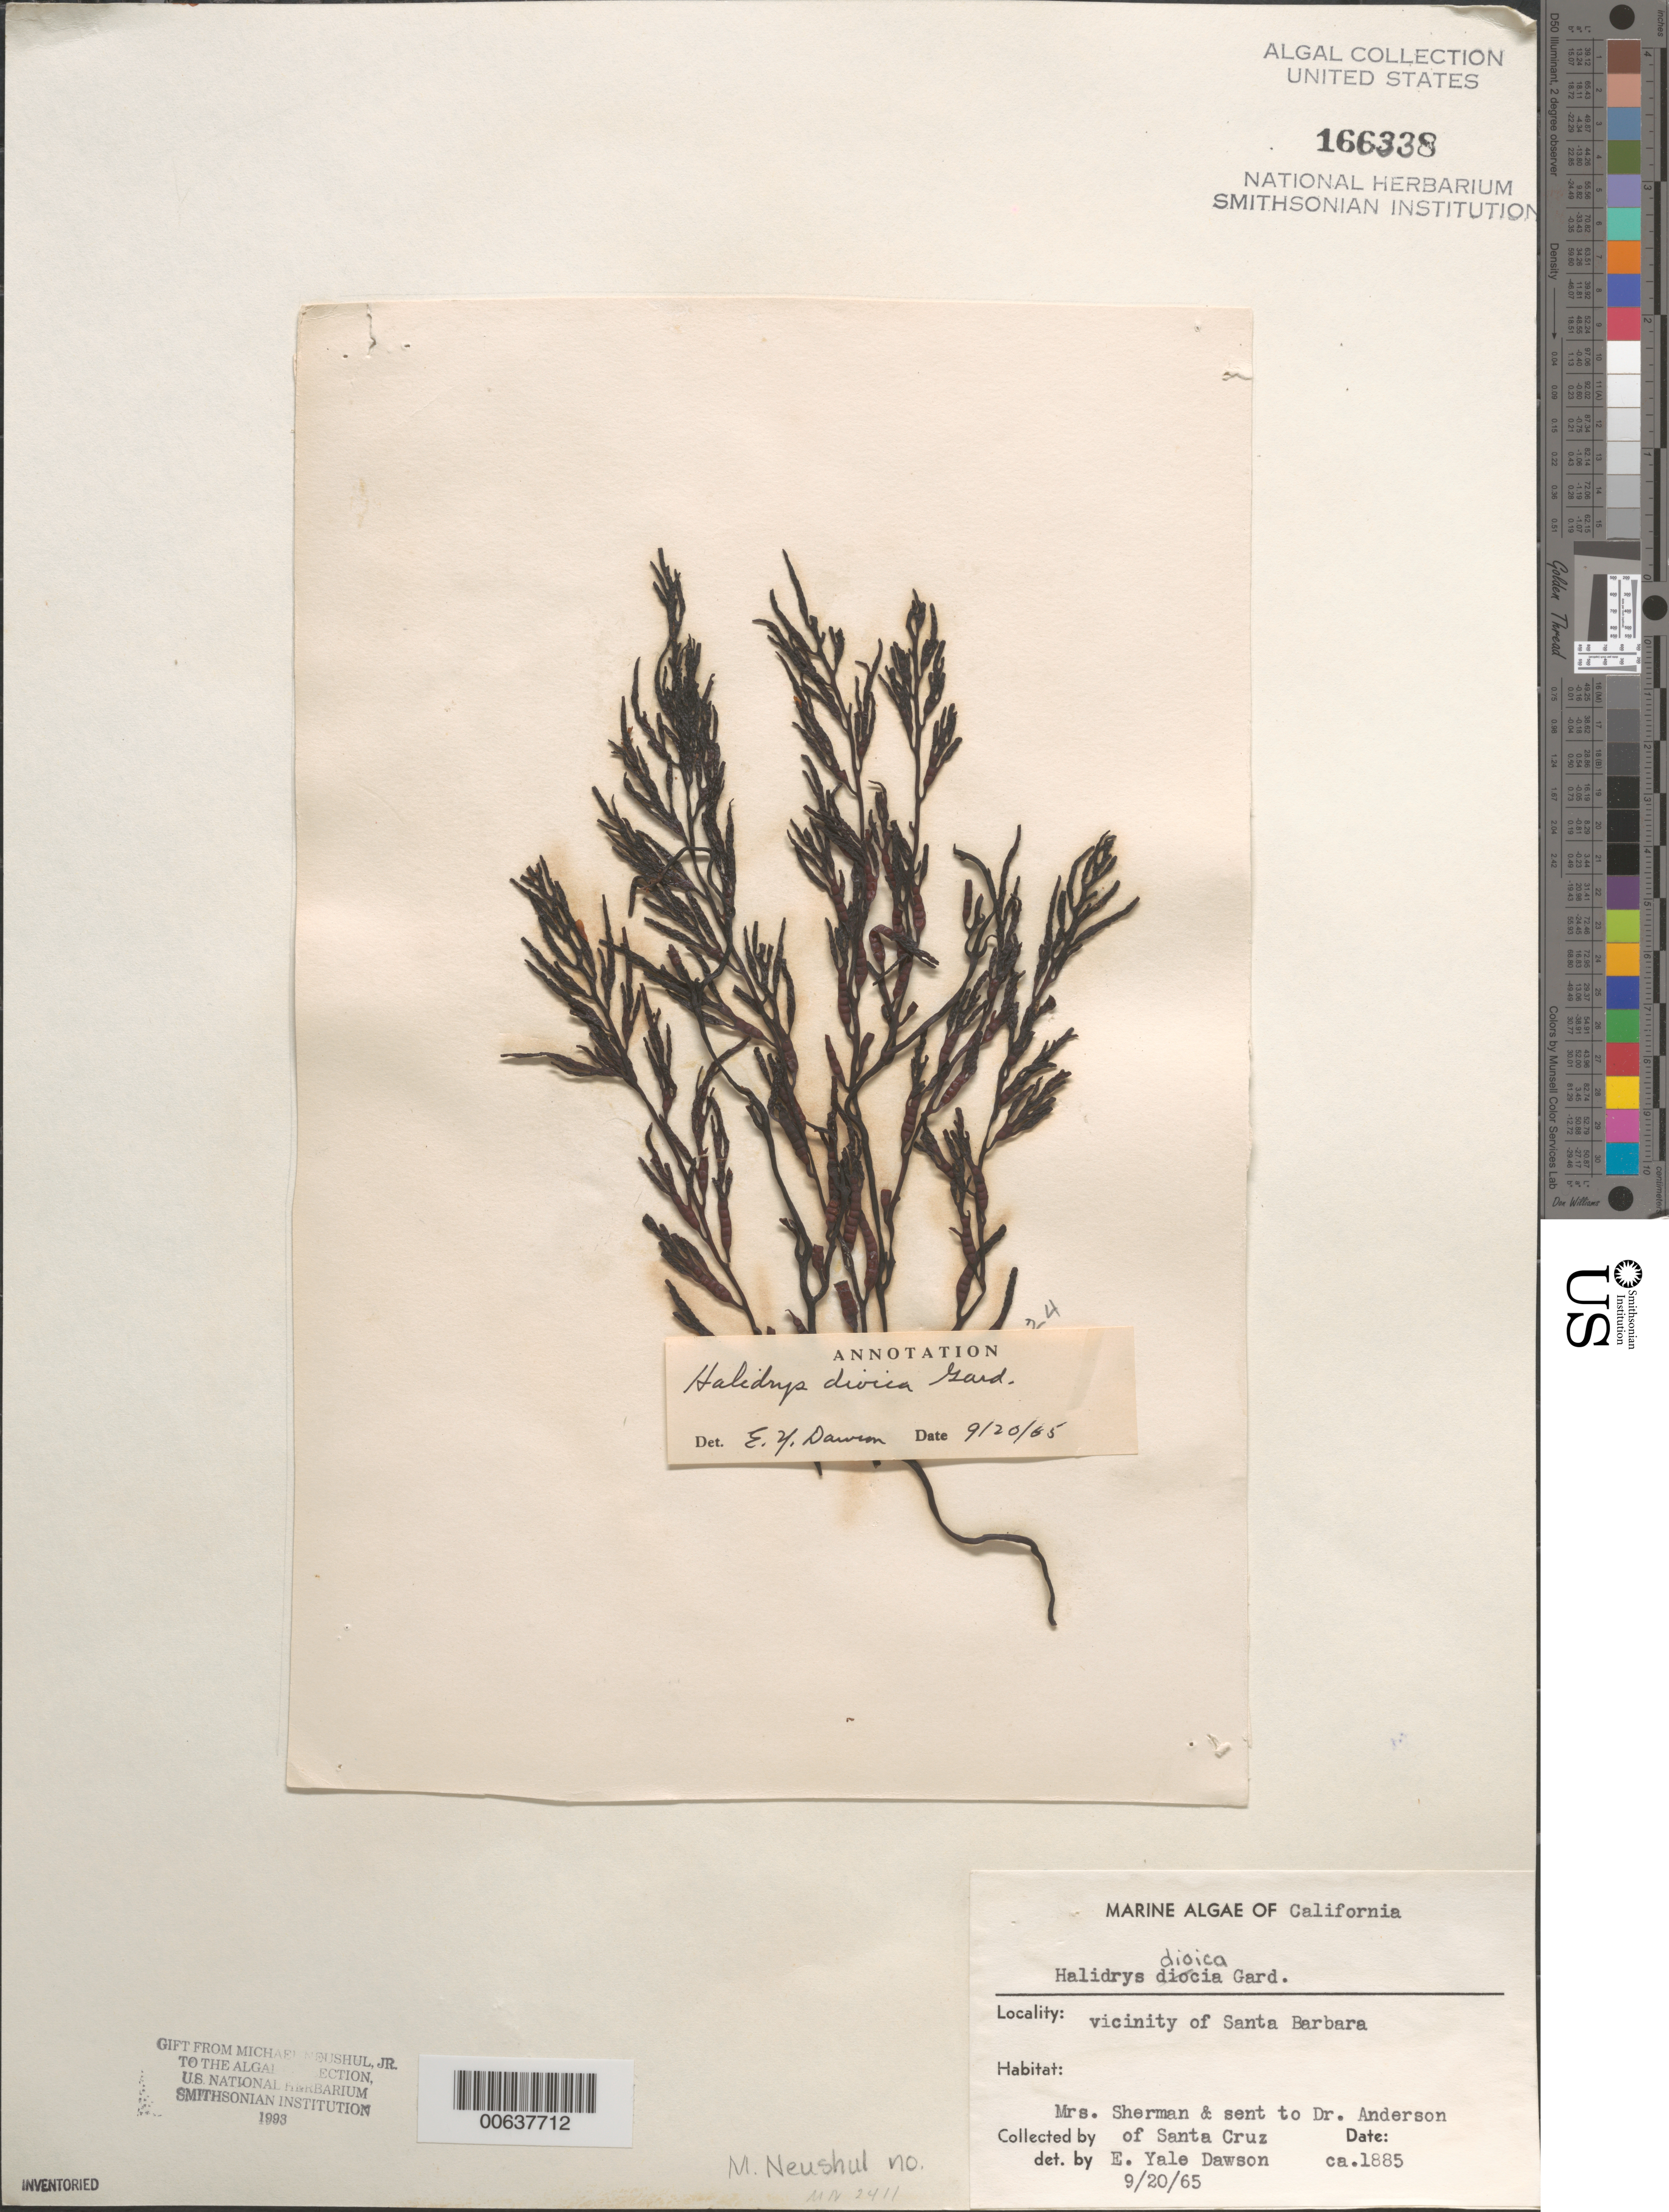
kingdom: Chromista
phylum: Ochrophyta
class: Phaeophyceae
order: Fucales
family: Sargassaceae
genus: Halidrys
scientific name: Halidrys dioica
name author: N.L. Gardner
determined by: Dawson, E. Y.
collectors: M. Sherman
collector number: Neushul 2411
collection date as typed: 1885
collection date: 1885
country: United States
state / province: California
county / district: Santa Barbara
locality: Santa Barbara area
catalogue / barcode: US 166338